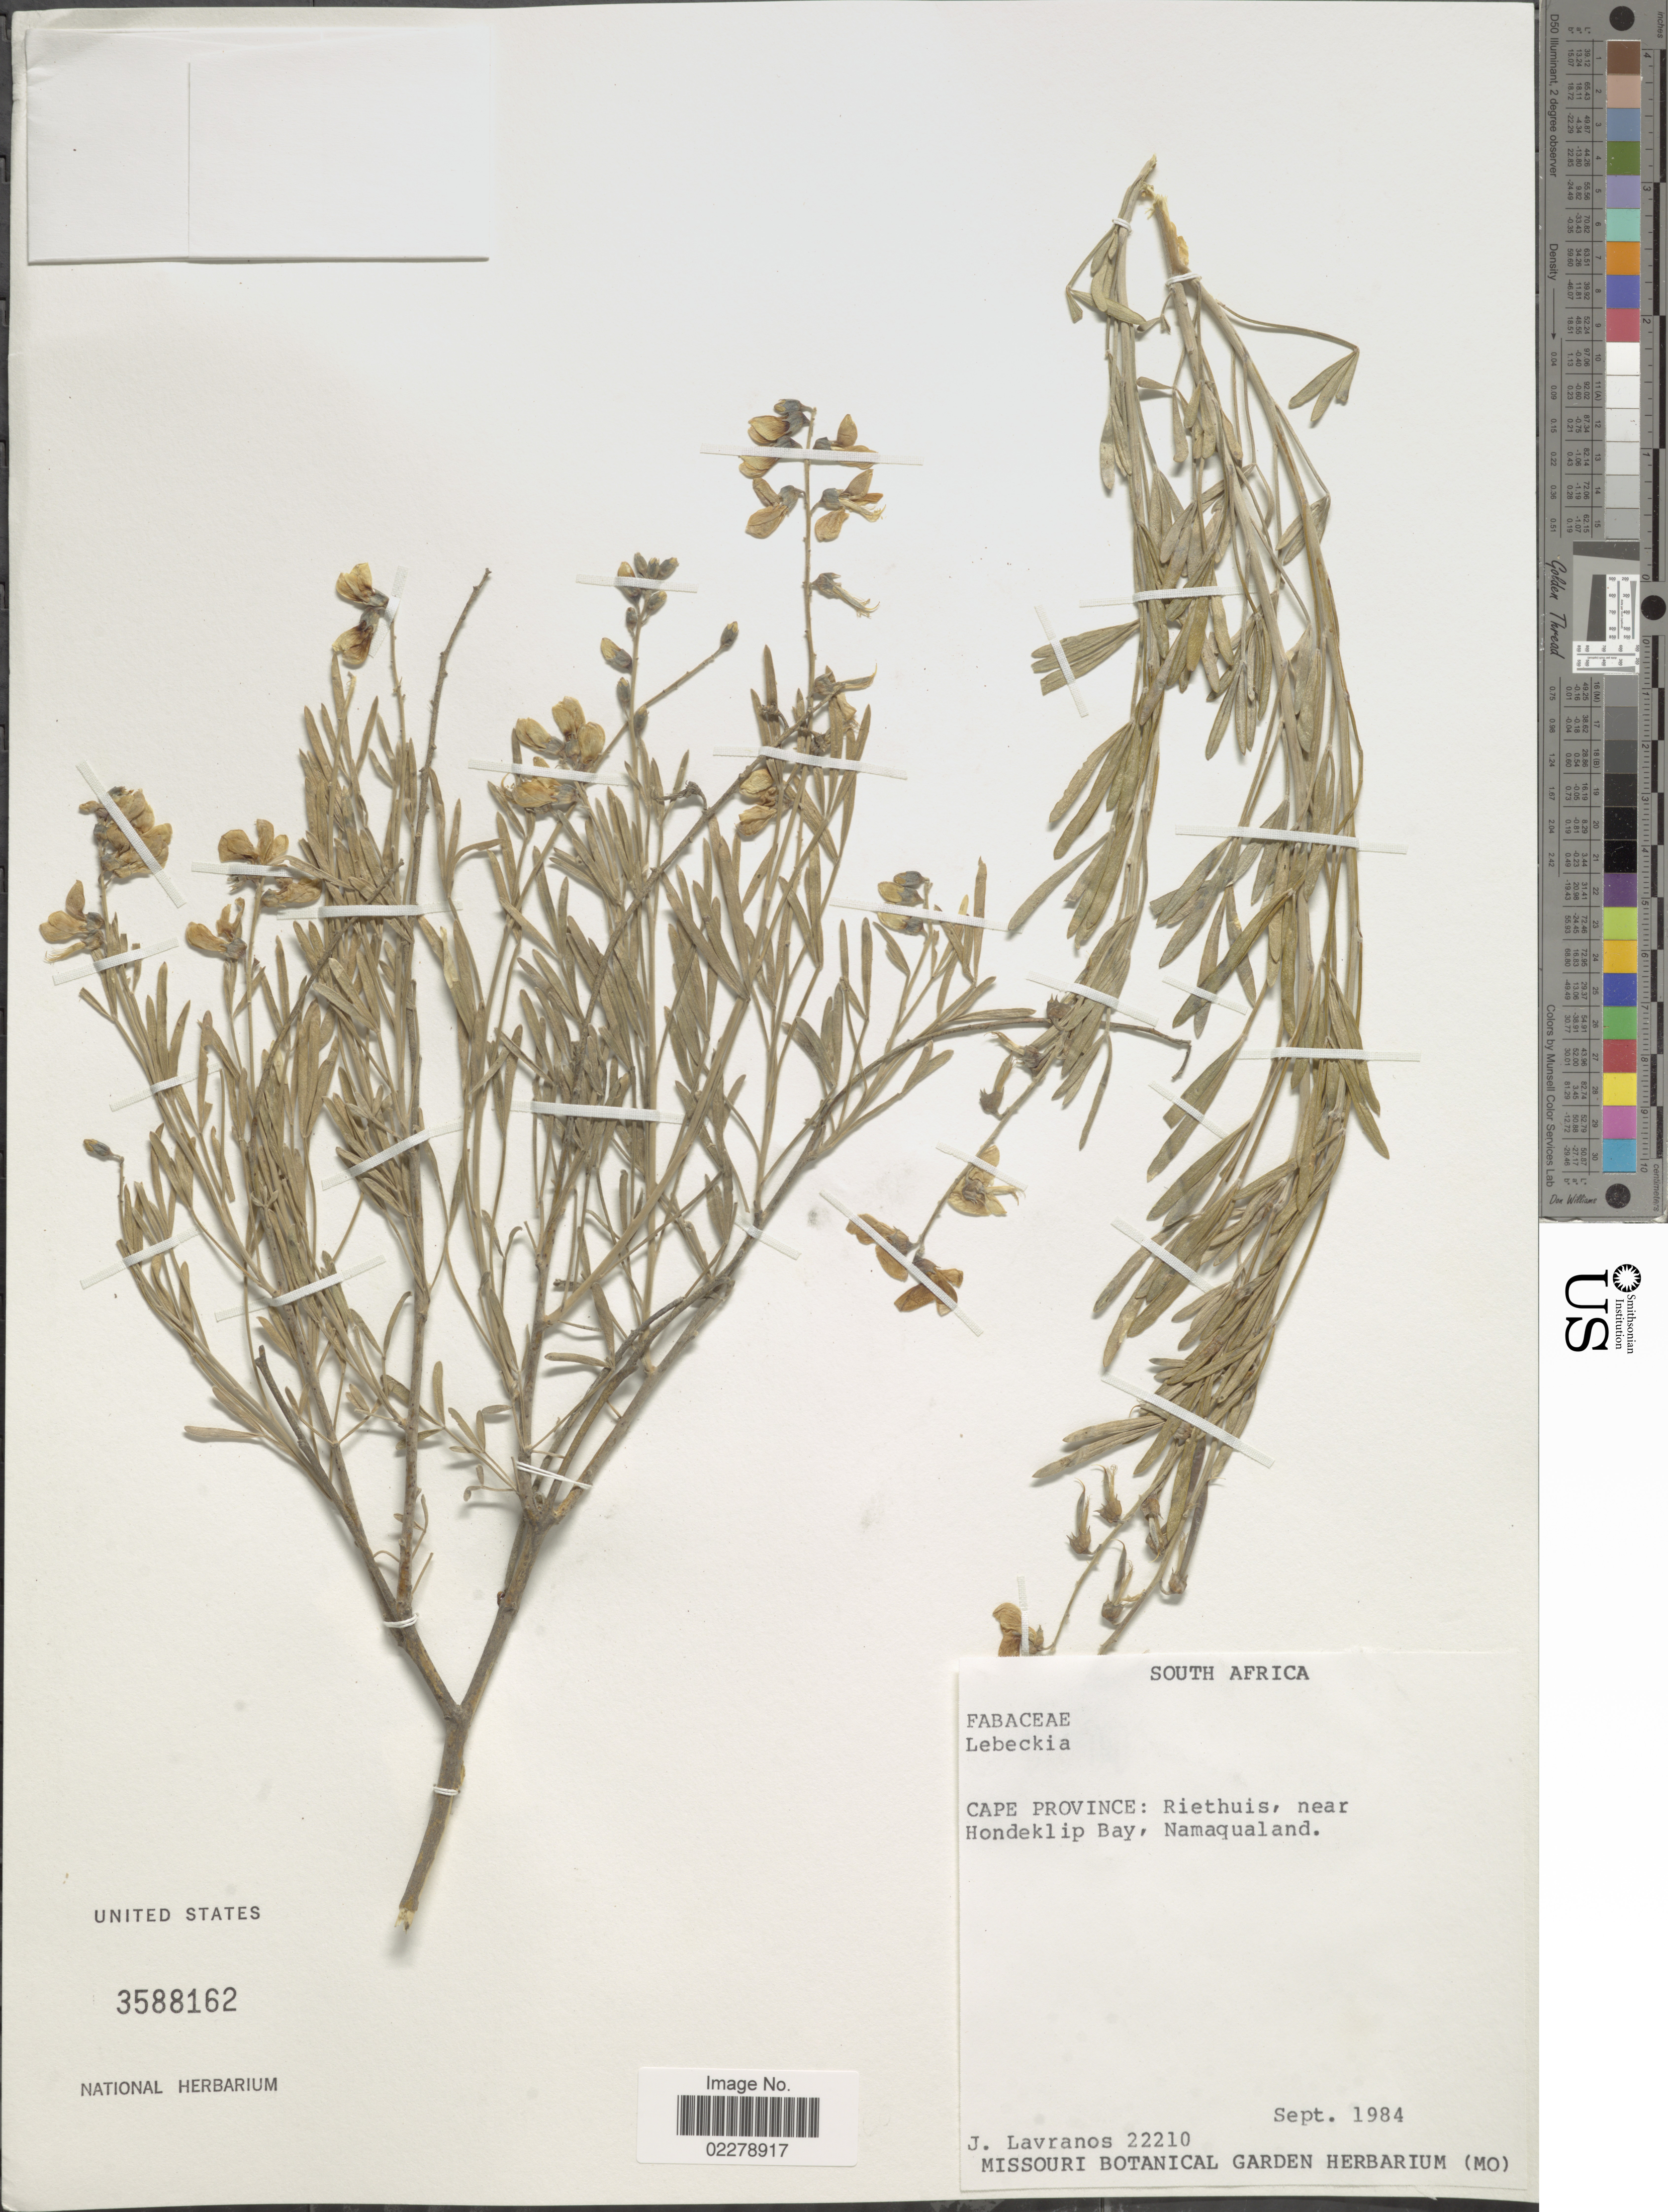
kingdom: Plantae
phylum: Tracheophyta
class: Magnoliopsida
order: Fabales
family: Fabaceae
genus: Lebeckia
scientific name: Lebeckia sp.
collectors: J. Lavranos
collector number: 22210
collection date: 1984-08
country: South Africa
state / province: Northern Cape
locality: Riethuis, near Hondeklop Bay, Namaqualand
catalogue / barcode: US 3588162